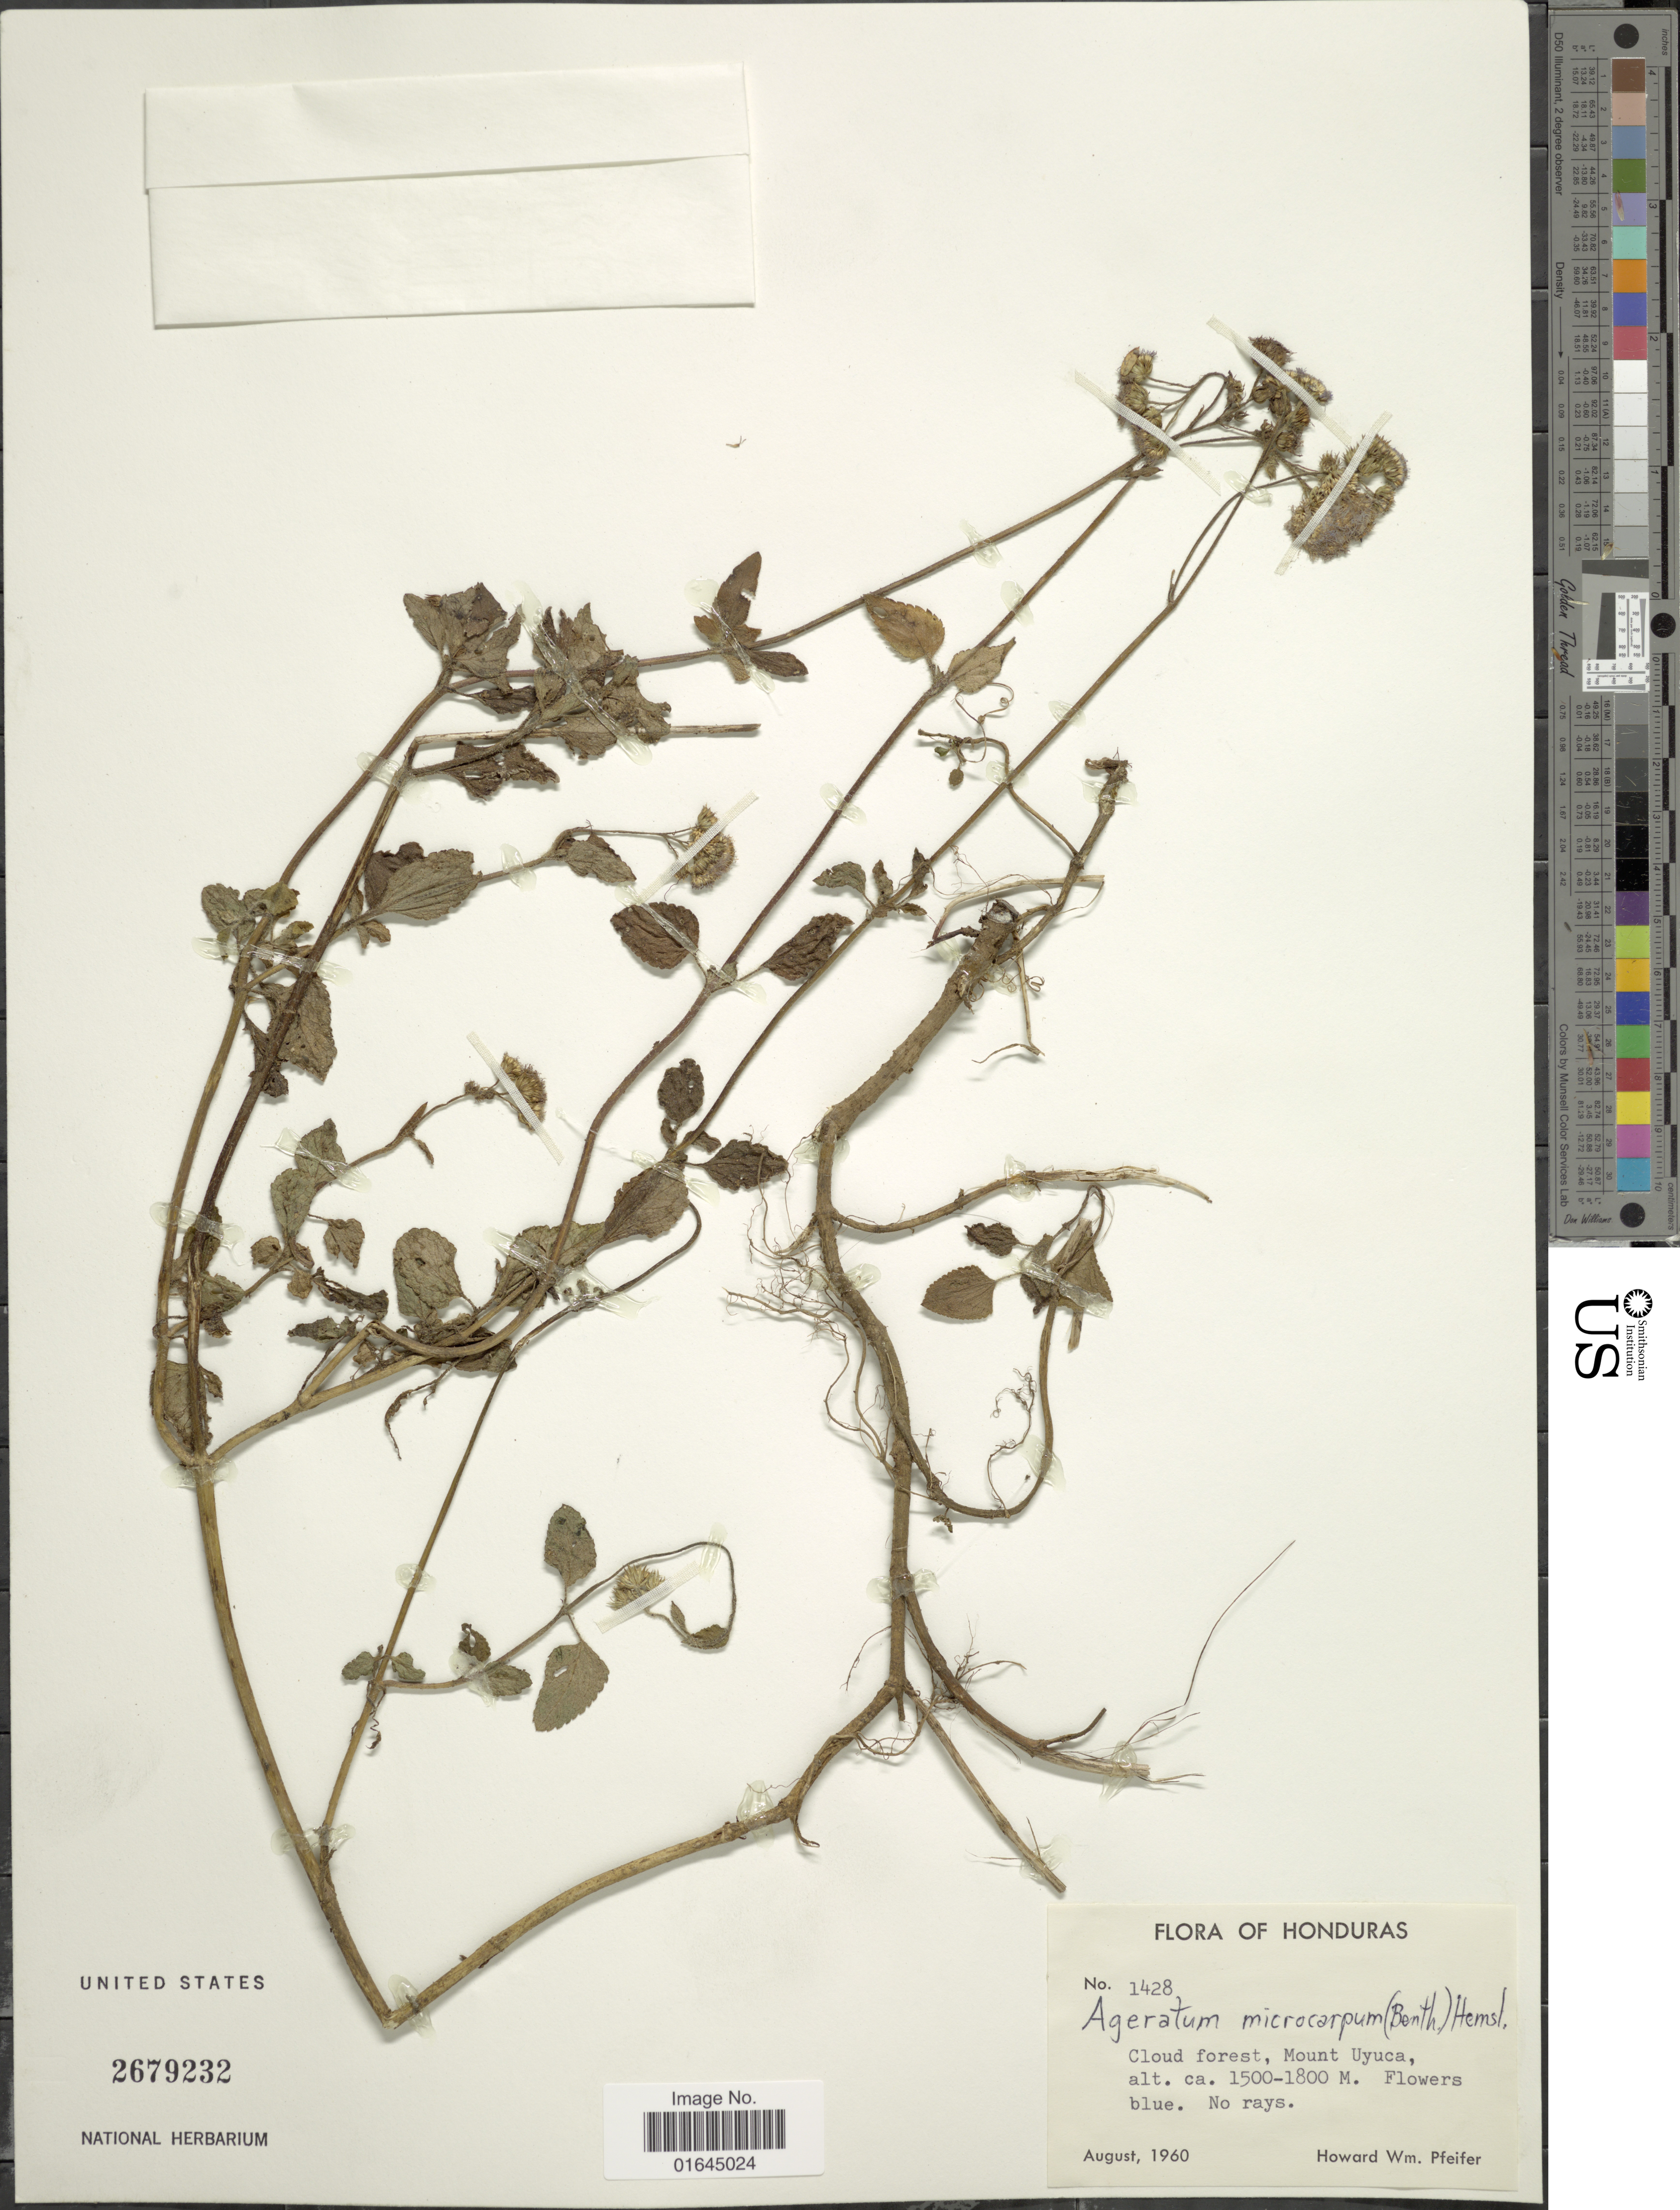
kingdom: Plantae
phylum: Tracheophyta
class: Magnoliopsida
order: Asterales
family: Asteraceae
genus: Ageratum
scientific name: Ageratum microcarpum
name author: (Benth. ex Oerst.) Hemsl.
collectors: H. W. Pfeifer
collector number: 1428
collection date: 1960-08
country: Honduras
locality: Honduras, Cloud forest, Mount Uyuca.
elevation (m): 1500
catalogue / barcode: US 2679232